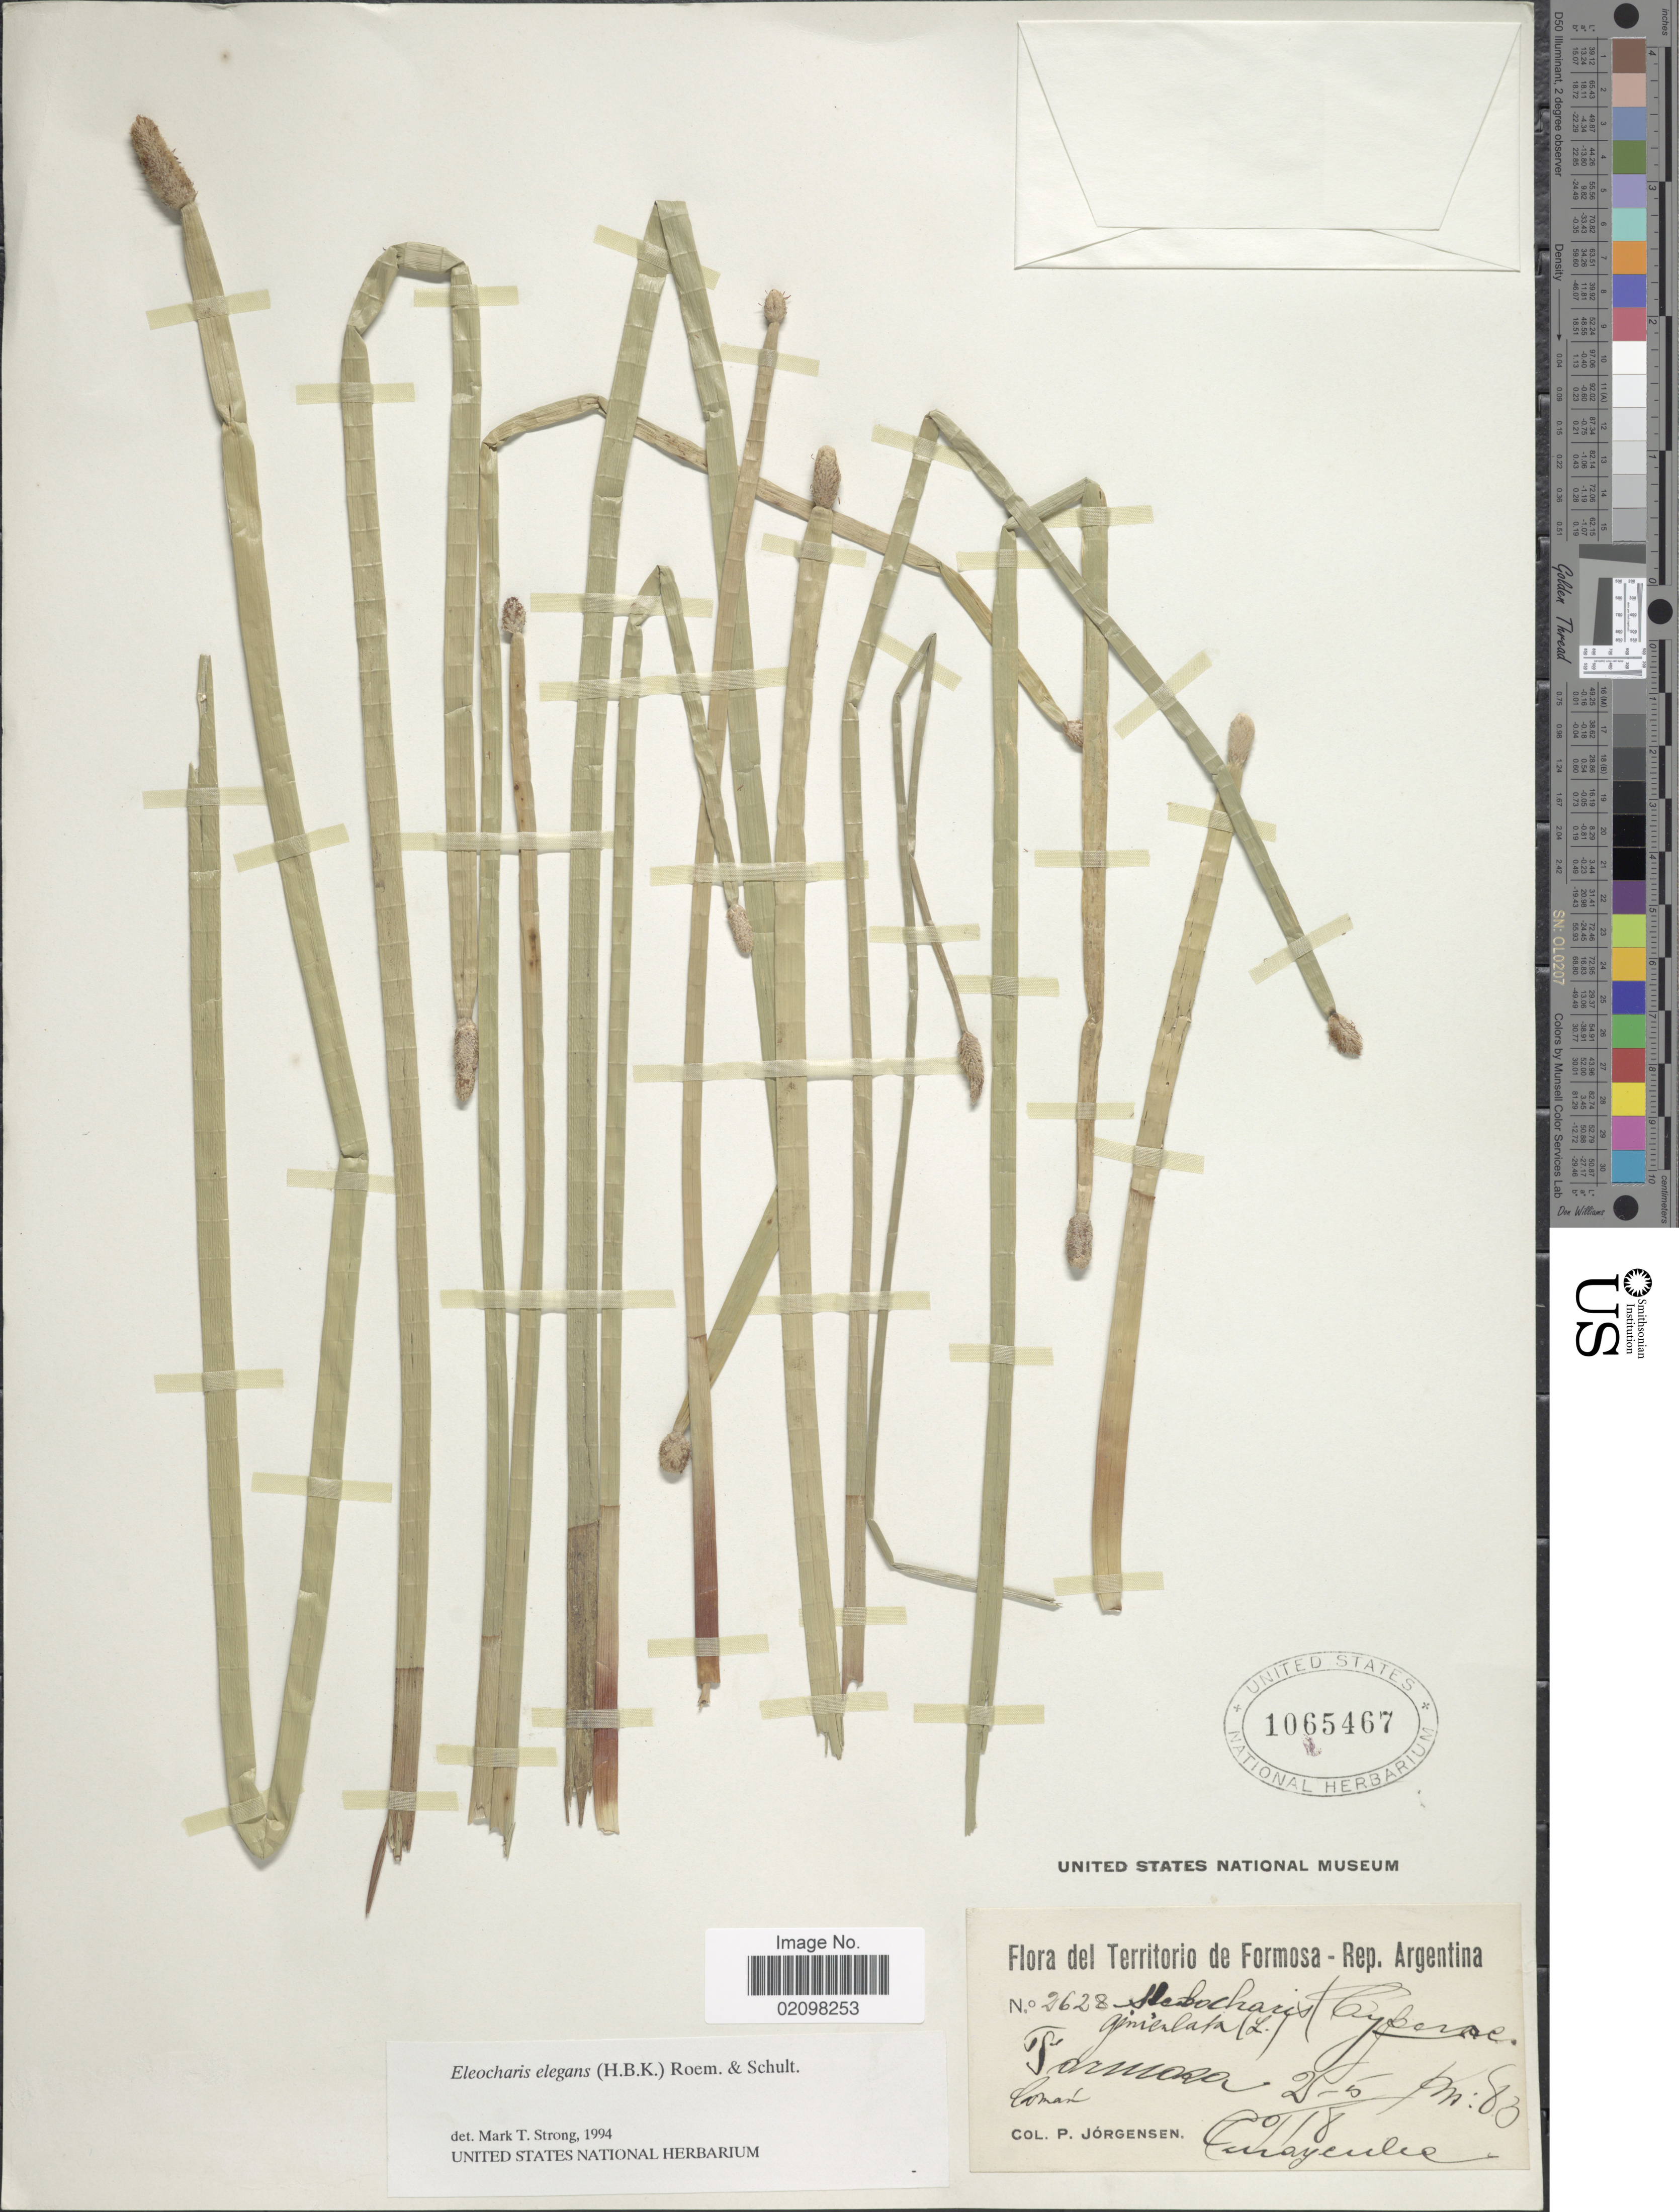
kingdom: Plantae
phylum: Tracheophyta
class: Liliopsida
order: Poales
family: Cyperaceae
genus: Eleocharis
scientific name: Eleocharis elegans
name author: (Kunth) Roem. & Schult.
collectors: P. Jörgensen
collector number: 2628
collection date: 1918-05-02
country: Argentina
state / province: Formosa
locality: Formosa. Comun Guaycolec.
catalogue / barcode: US 1065467